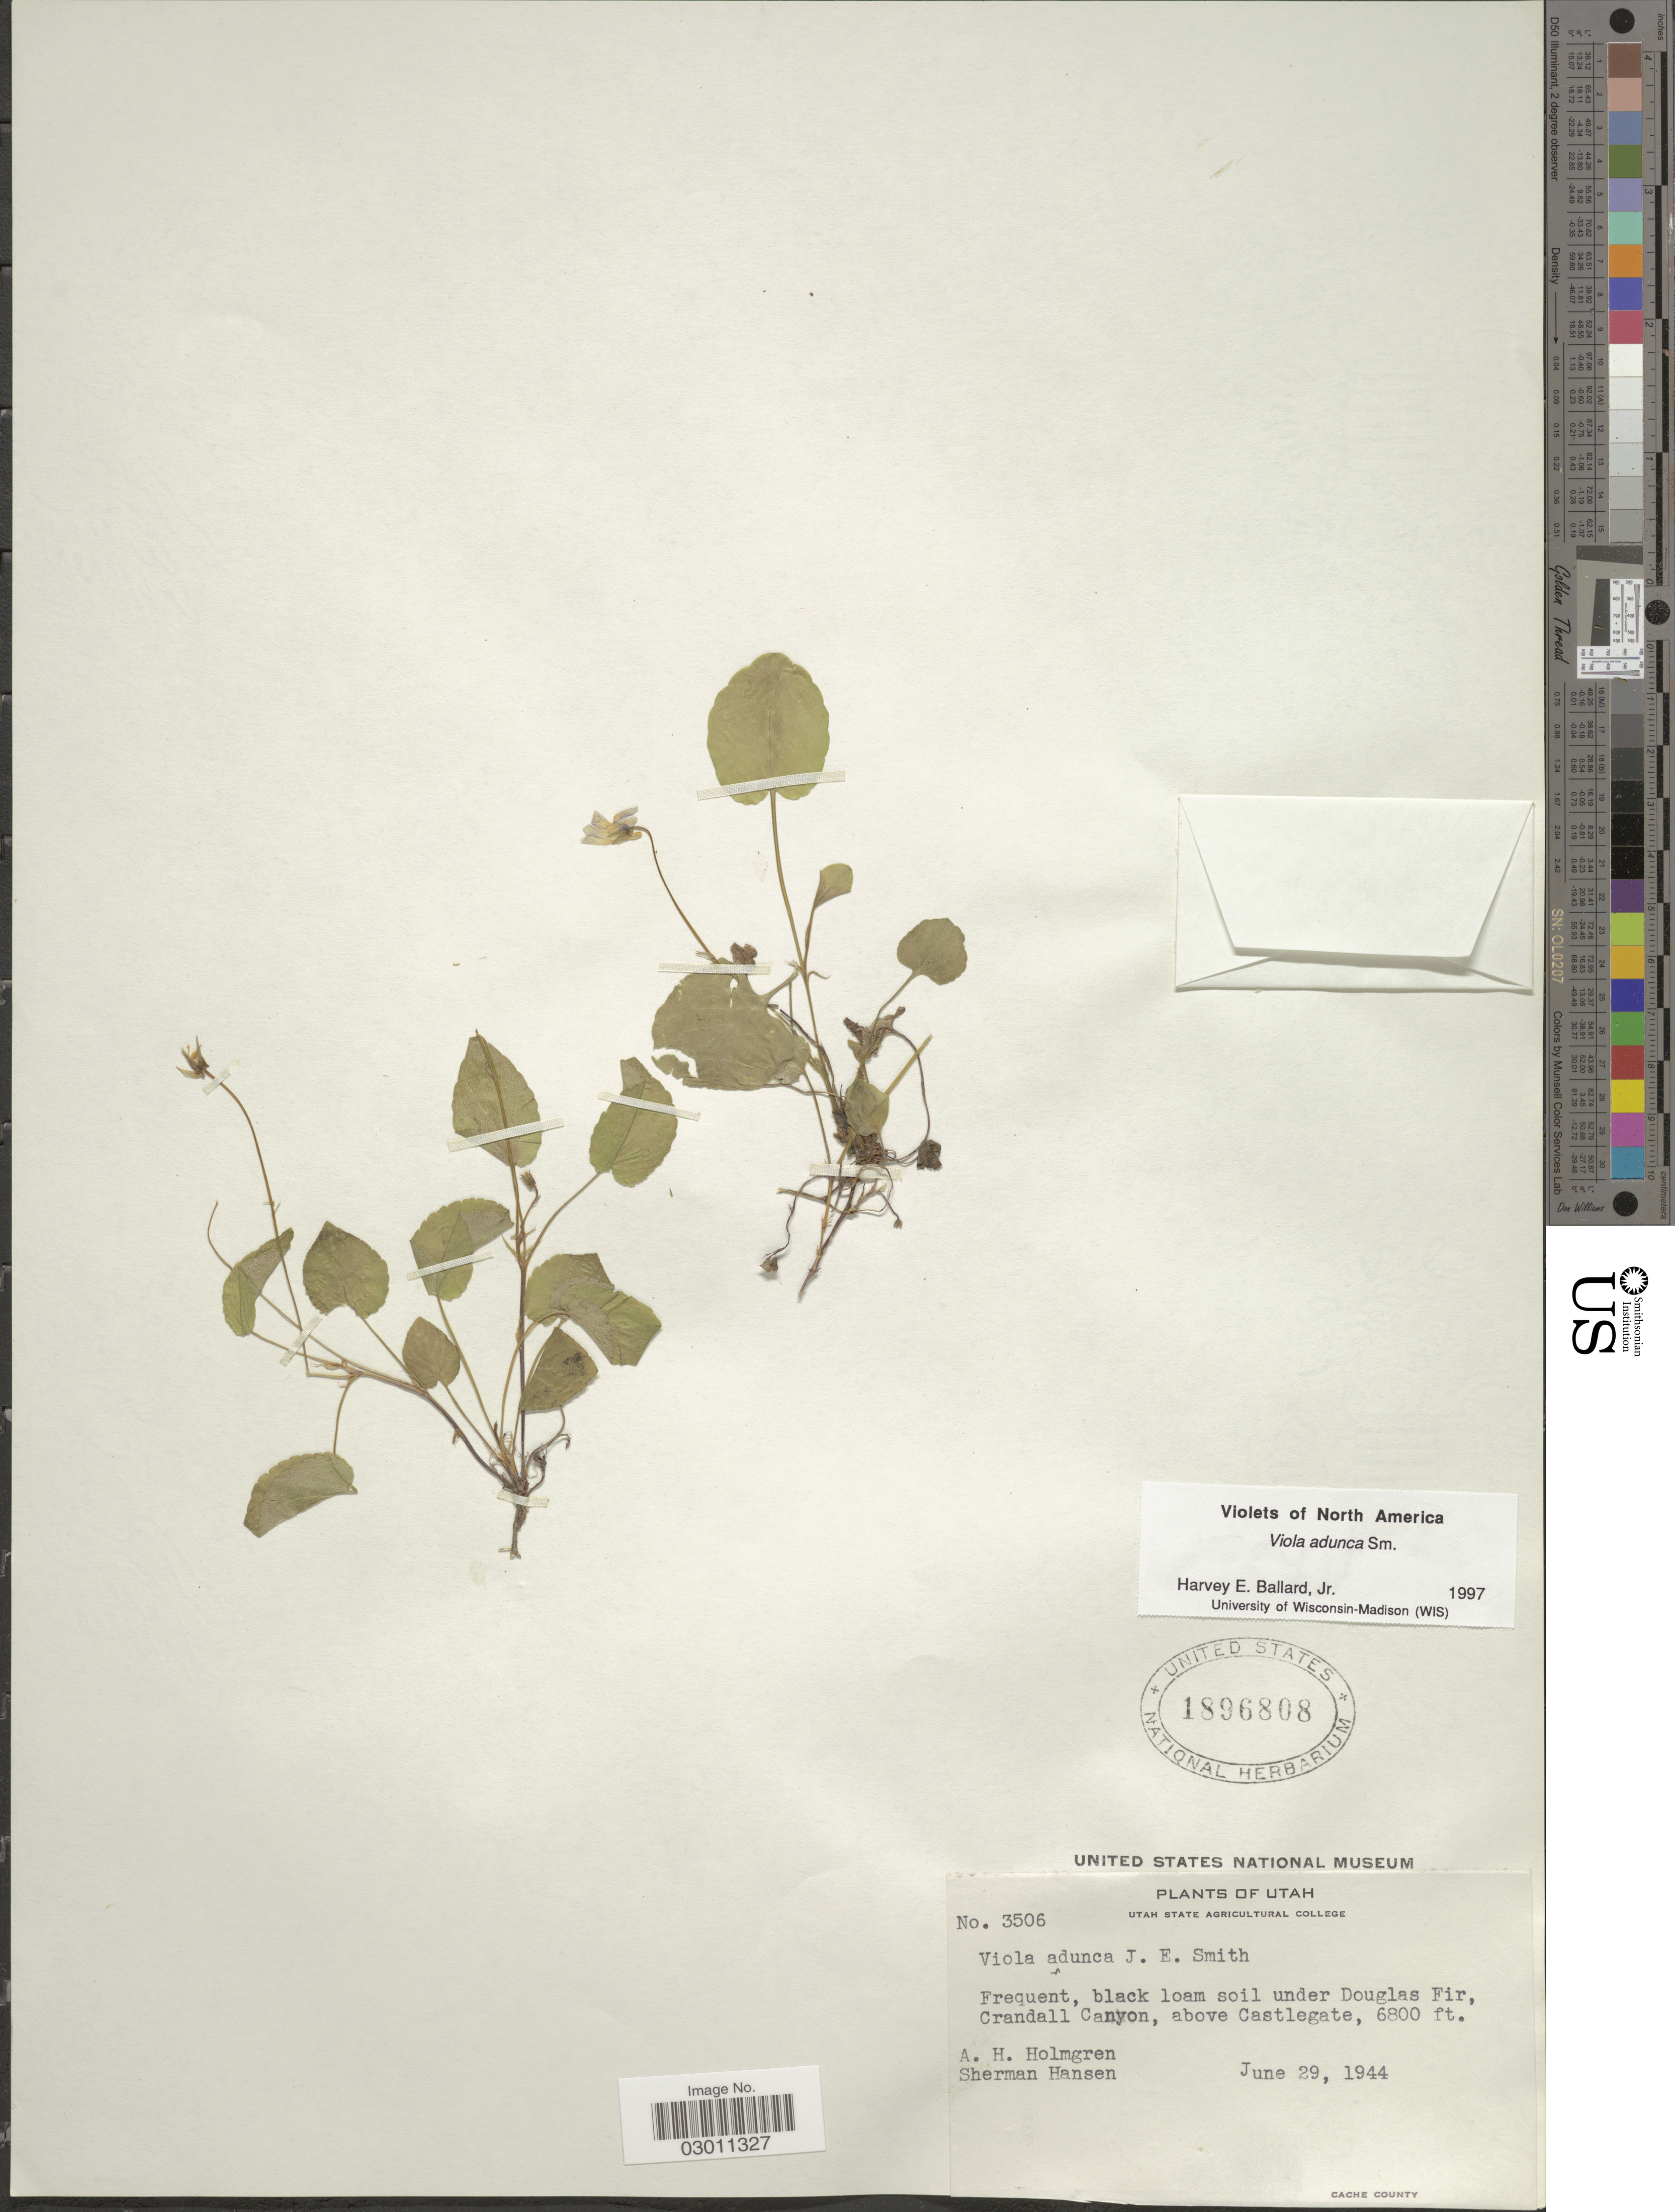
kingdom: Plantae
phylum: Tracheophyta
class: Magnoliopsida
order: Malpighiales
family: Violaceae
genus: Viola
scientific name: Viola adunca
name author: Sm.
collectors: A. H. Holmgren & S. Hansen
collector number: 3506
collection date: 1944-06-29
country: United States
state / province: Utah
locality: Black loam soil under Douglas Fir, Crandall Canyon, above Castlegate.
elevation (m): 2073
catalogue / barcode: US 1896808